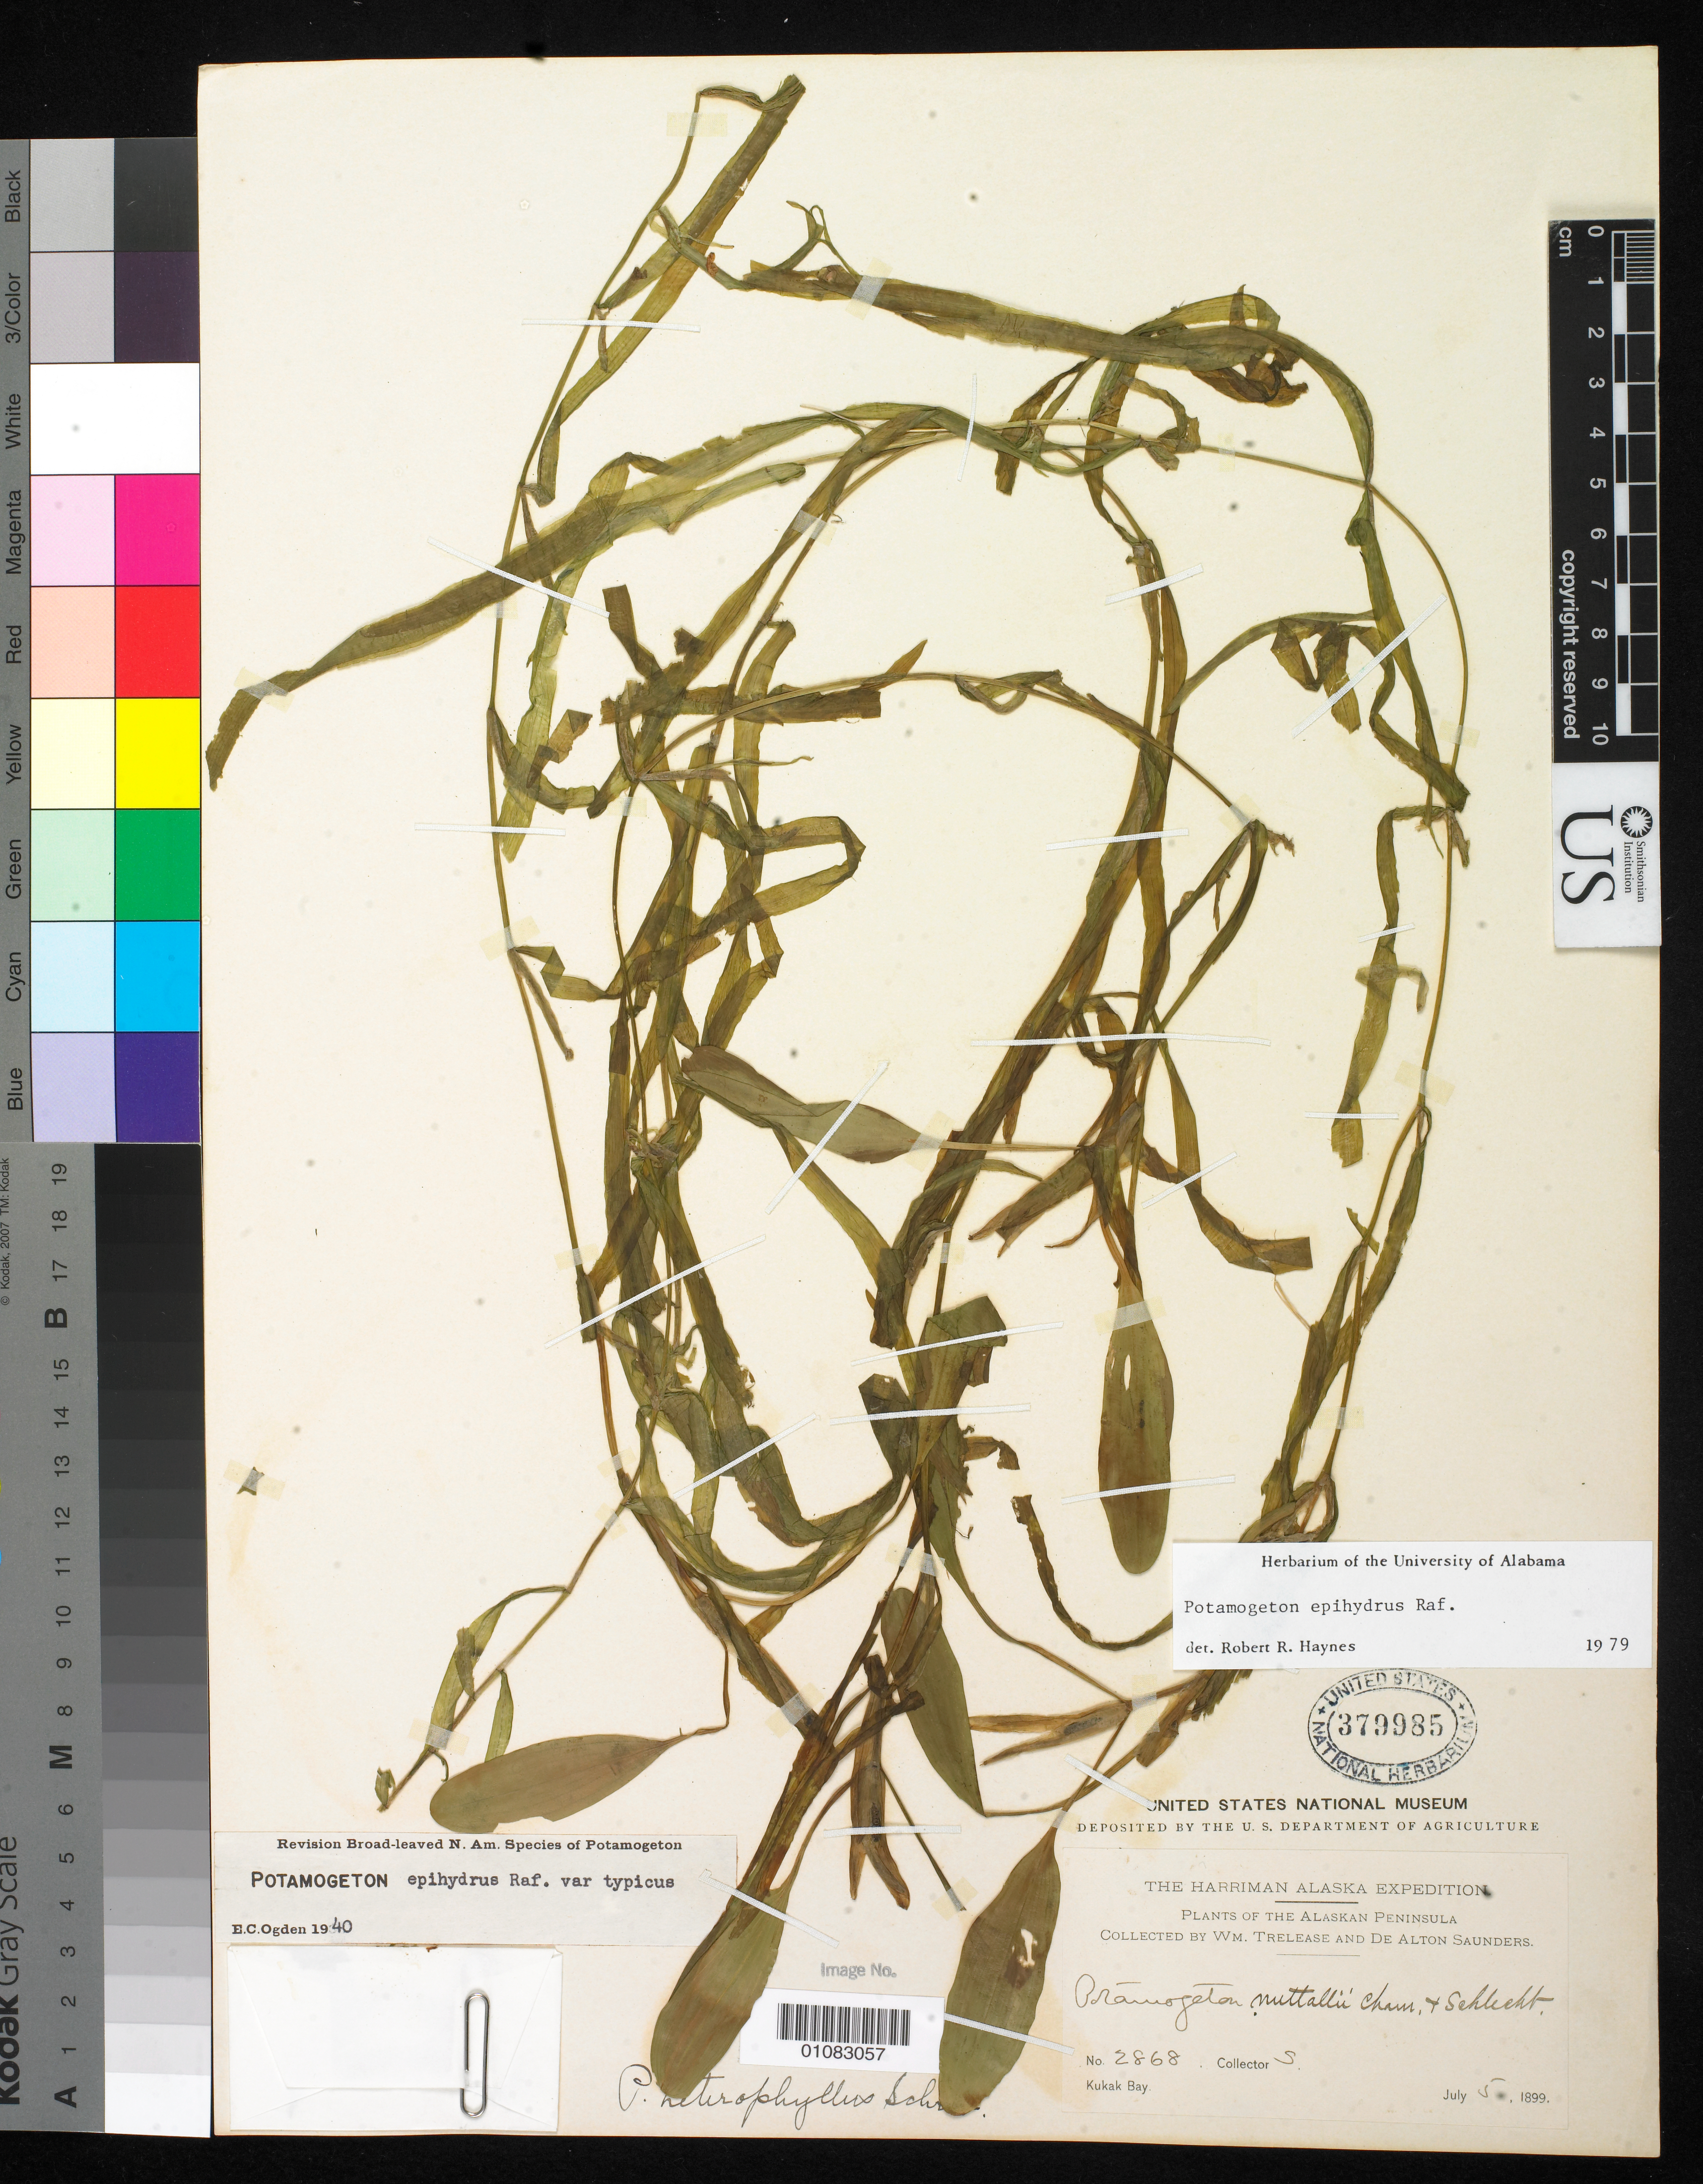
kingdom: Plantae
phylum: Tracheophyta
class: Liliopsida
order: Alismatales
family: Potamogetonaceae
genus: Potamogeton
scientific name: Potamogeton epihydrus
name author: Raf.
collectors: W. Trelease & D. Saunders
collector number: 2868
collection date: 1899-07-05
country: United States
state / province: Alaska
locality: Alaskan Peninsula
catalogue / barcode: US 379985